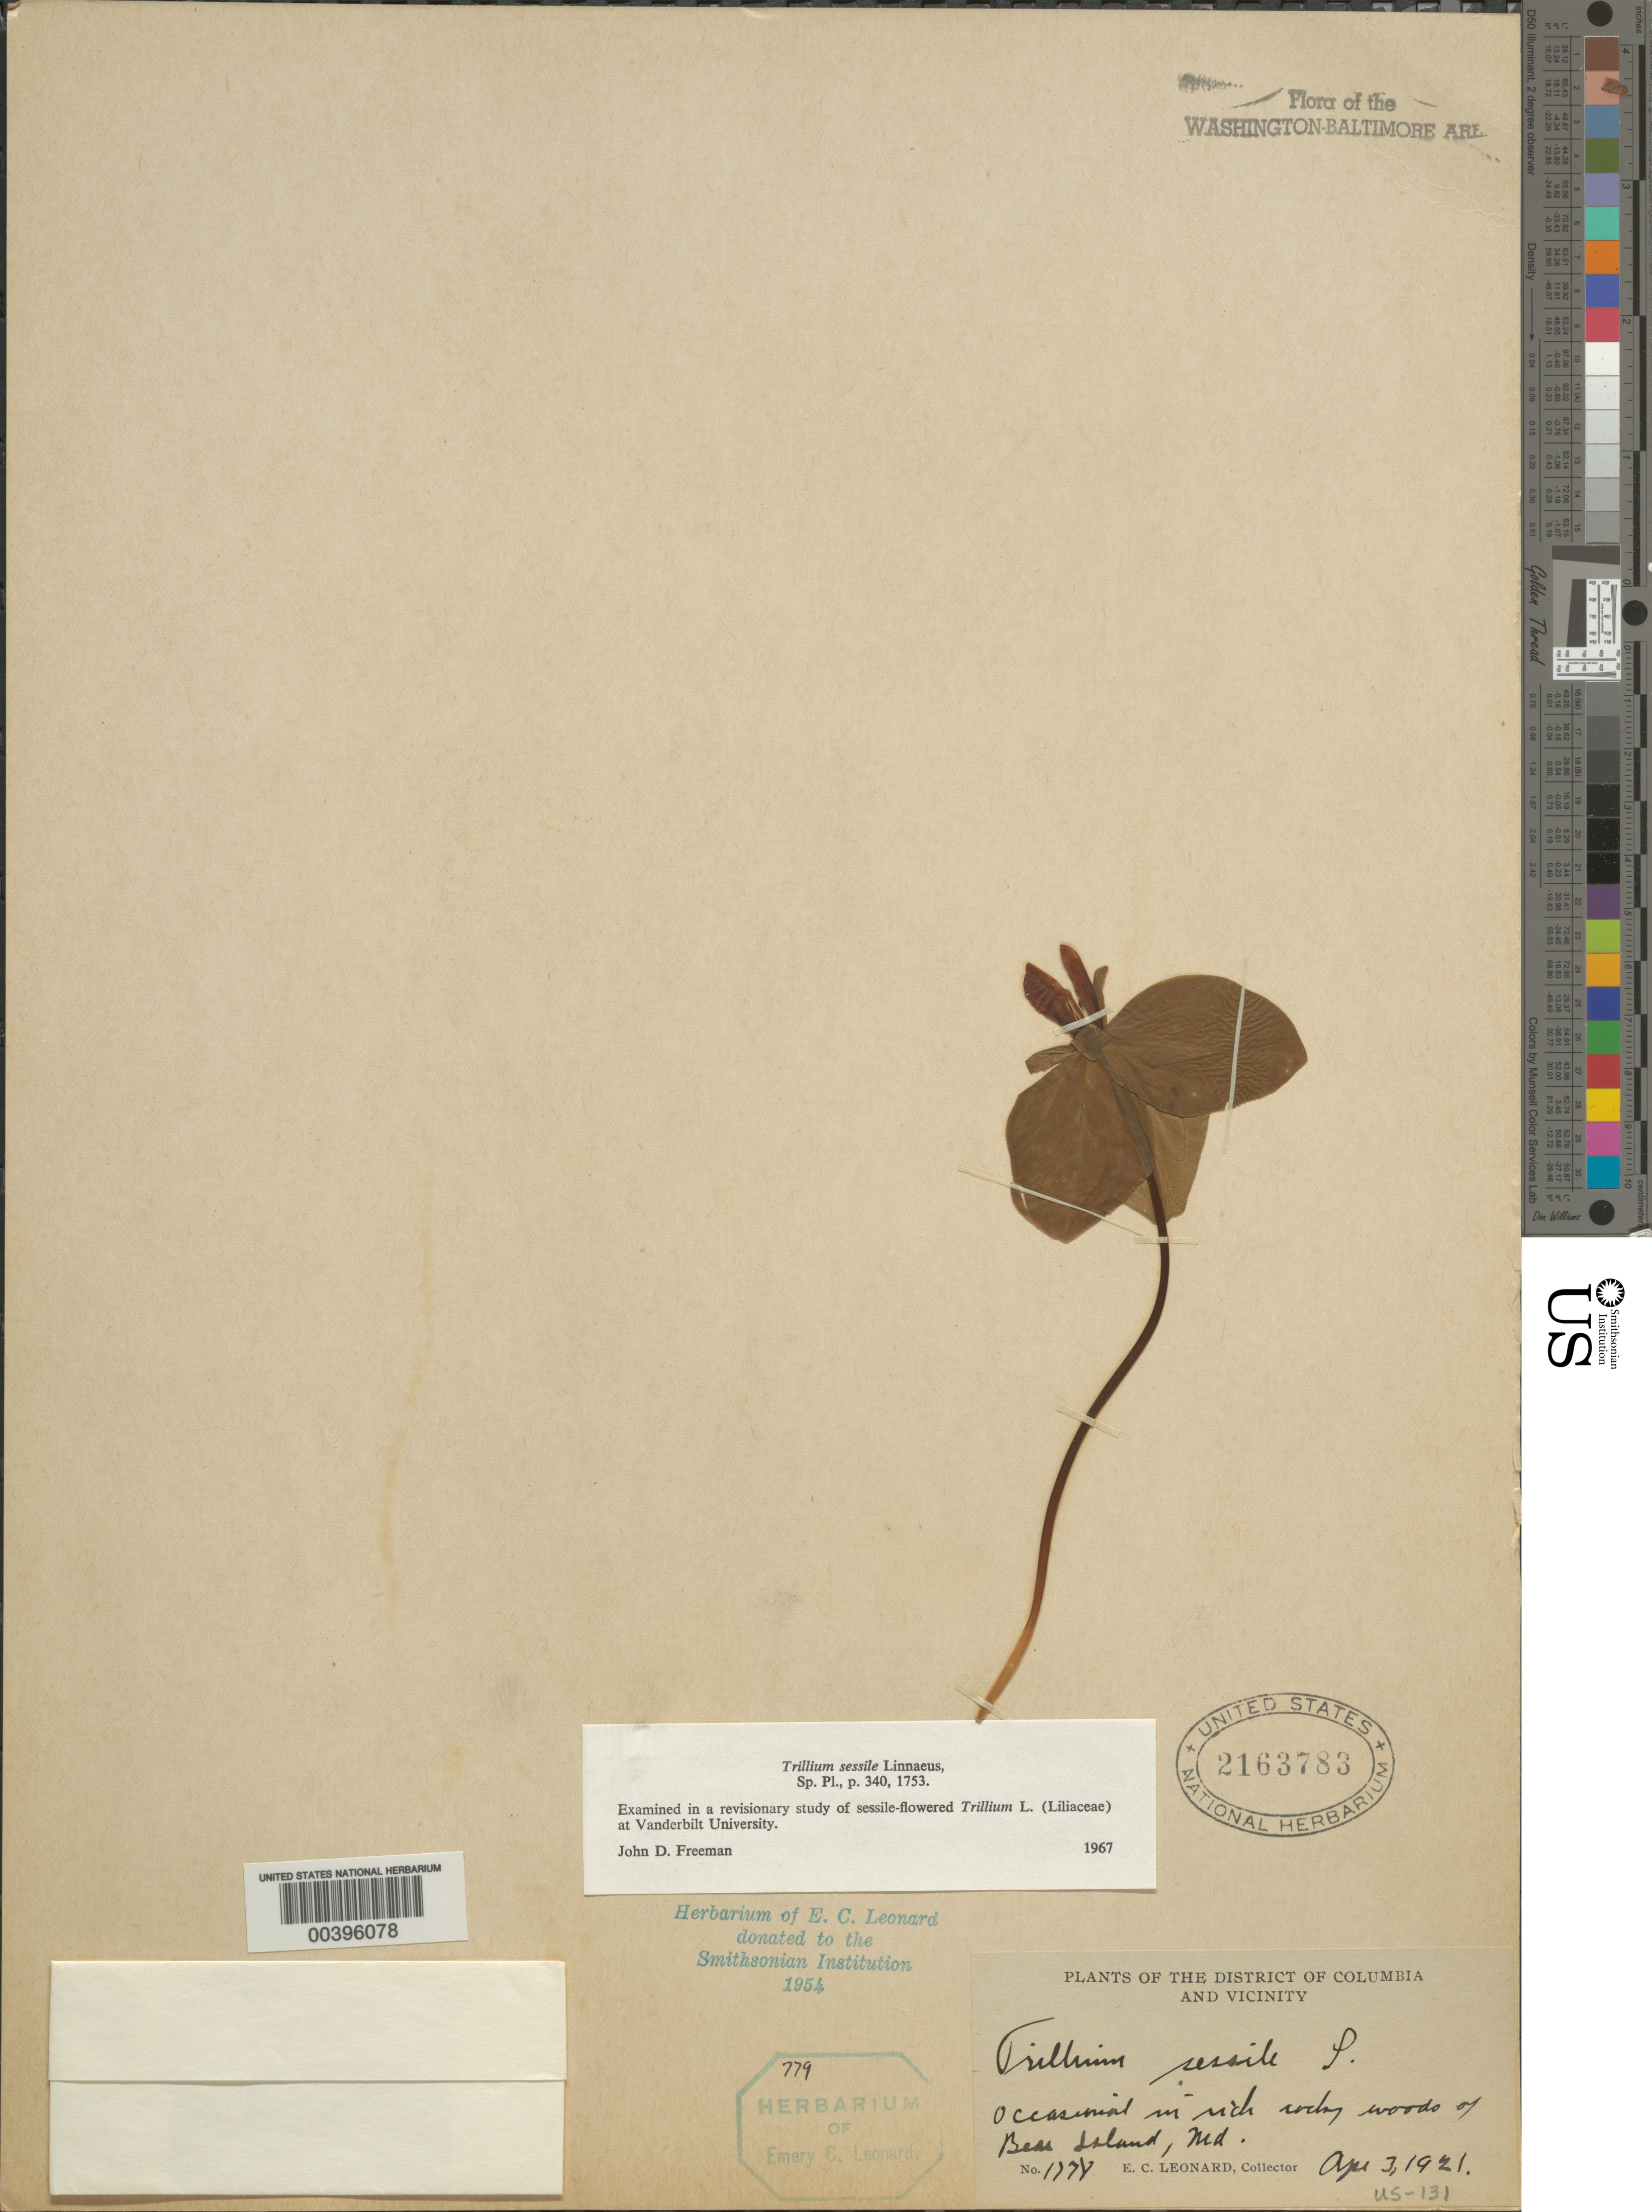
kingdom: Plantae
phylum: Tracheophyta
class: Liliopsida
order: Liliales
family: Melanthiaceae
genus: Trillium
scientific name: Trillium sessile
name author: L.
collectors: E. C. Leonard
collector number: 1778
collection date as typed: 03 Apr 1921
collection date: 1921-04-03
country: United States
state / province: Maryland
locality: Bess Island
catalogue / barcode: US 2163783